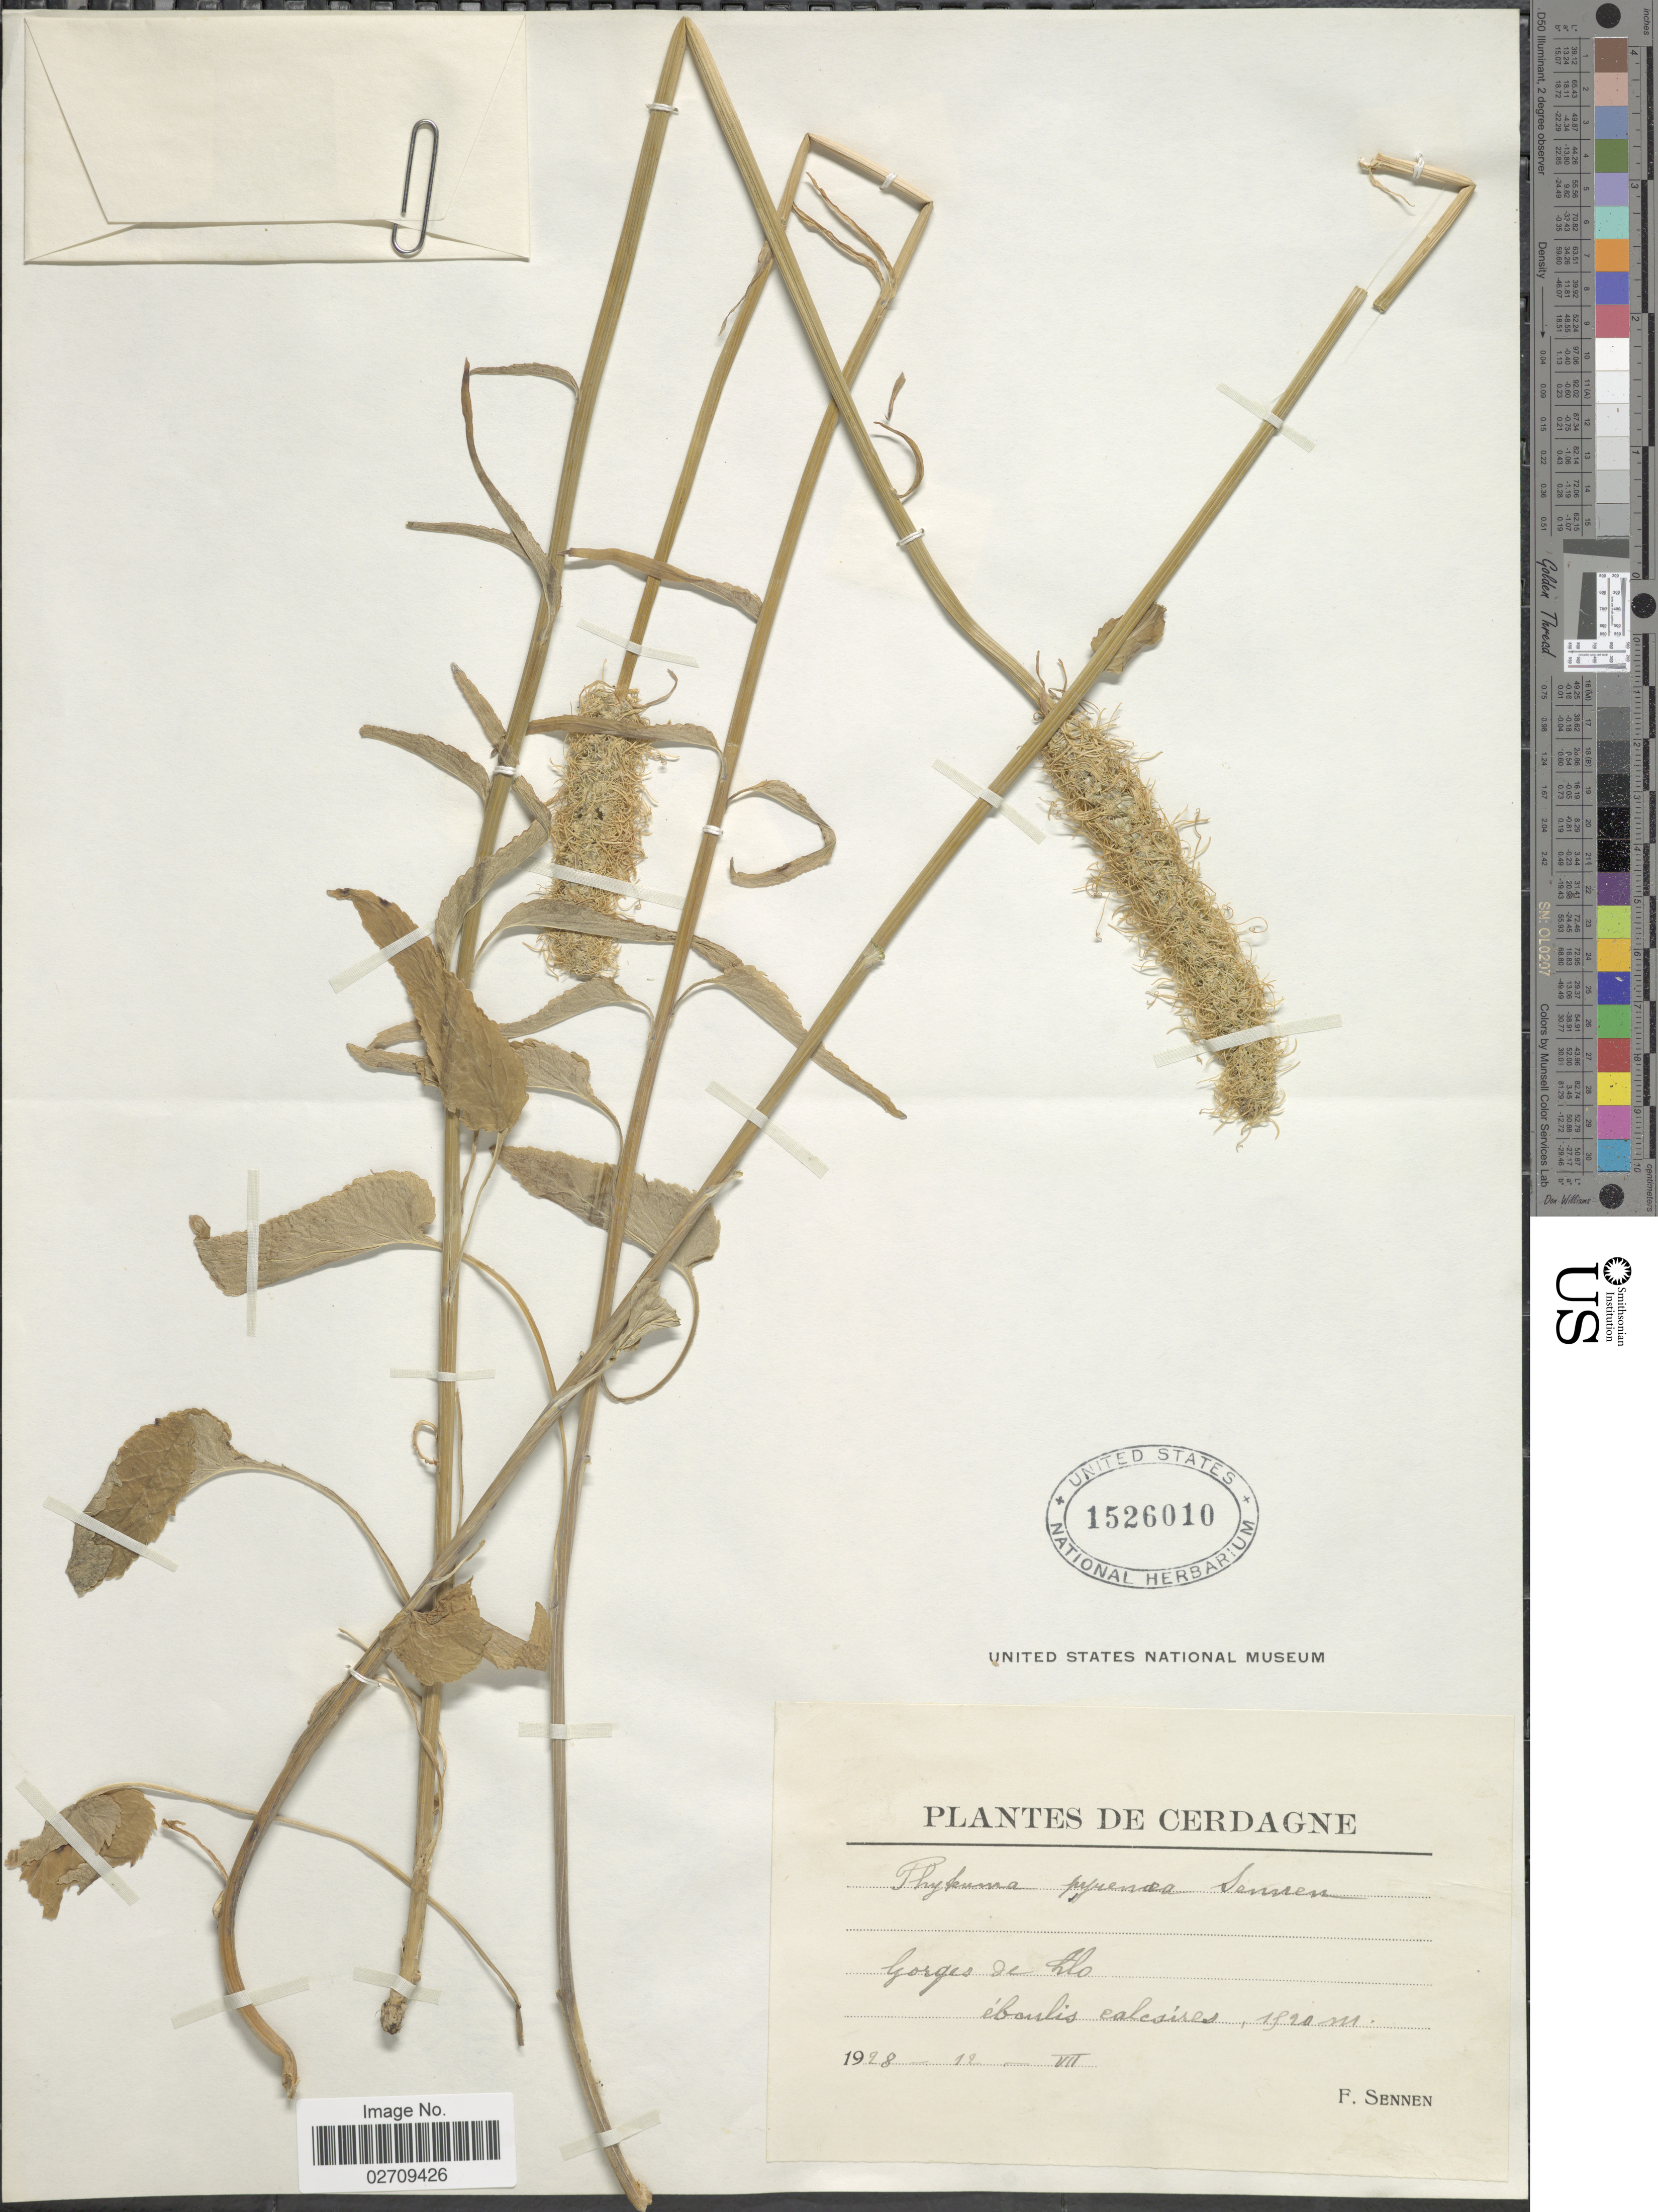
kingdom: Plantae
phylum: Tracheophyta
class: Magnoliopsida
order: Asterales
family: Campanulaceae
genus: Phyteuma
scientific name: Phyteuma x pyrenaeum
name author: Sennen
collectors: E. Sennen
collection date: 1928-07-12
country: Spain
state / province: Islas Baleares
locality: D'Espagne, Cerdagne. Gorges de Ilo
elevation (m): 1820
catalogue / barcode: US 1526010